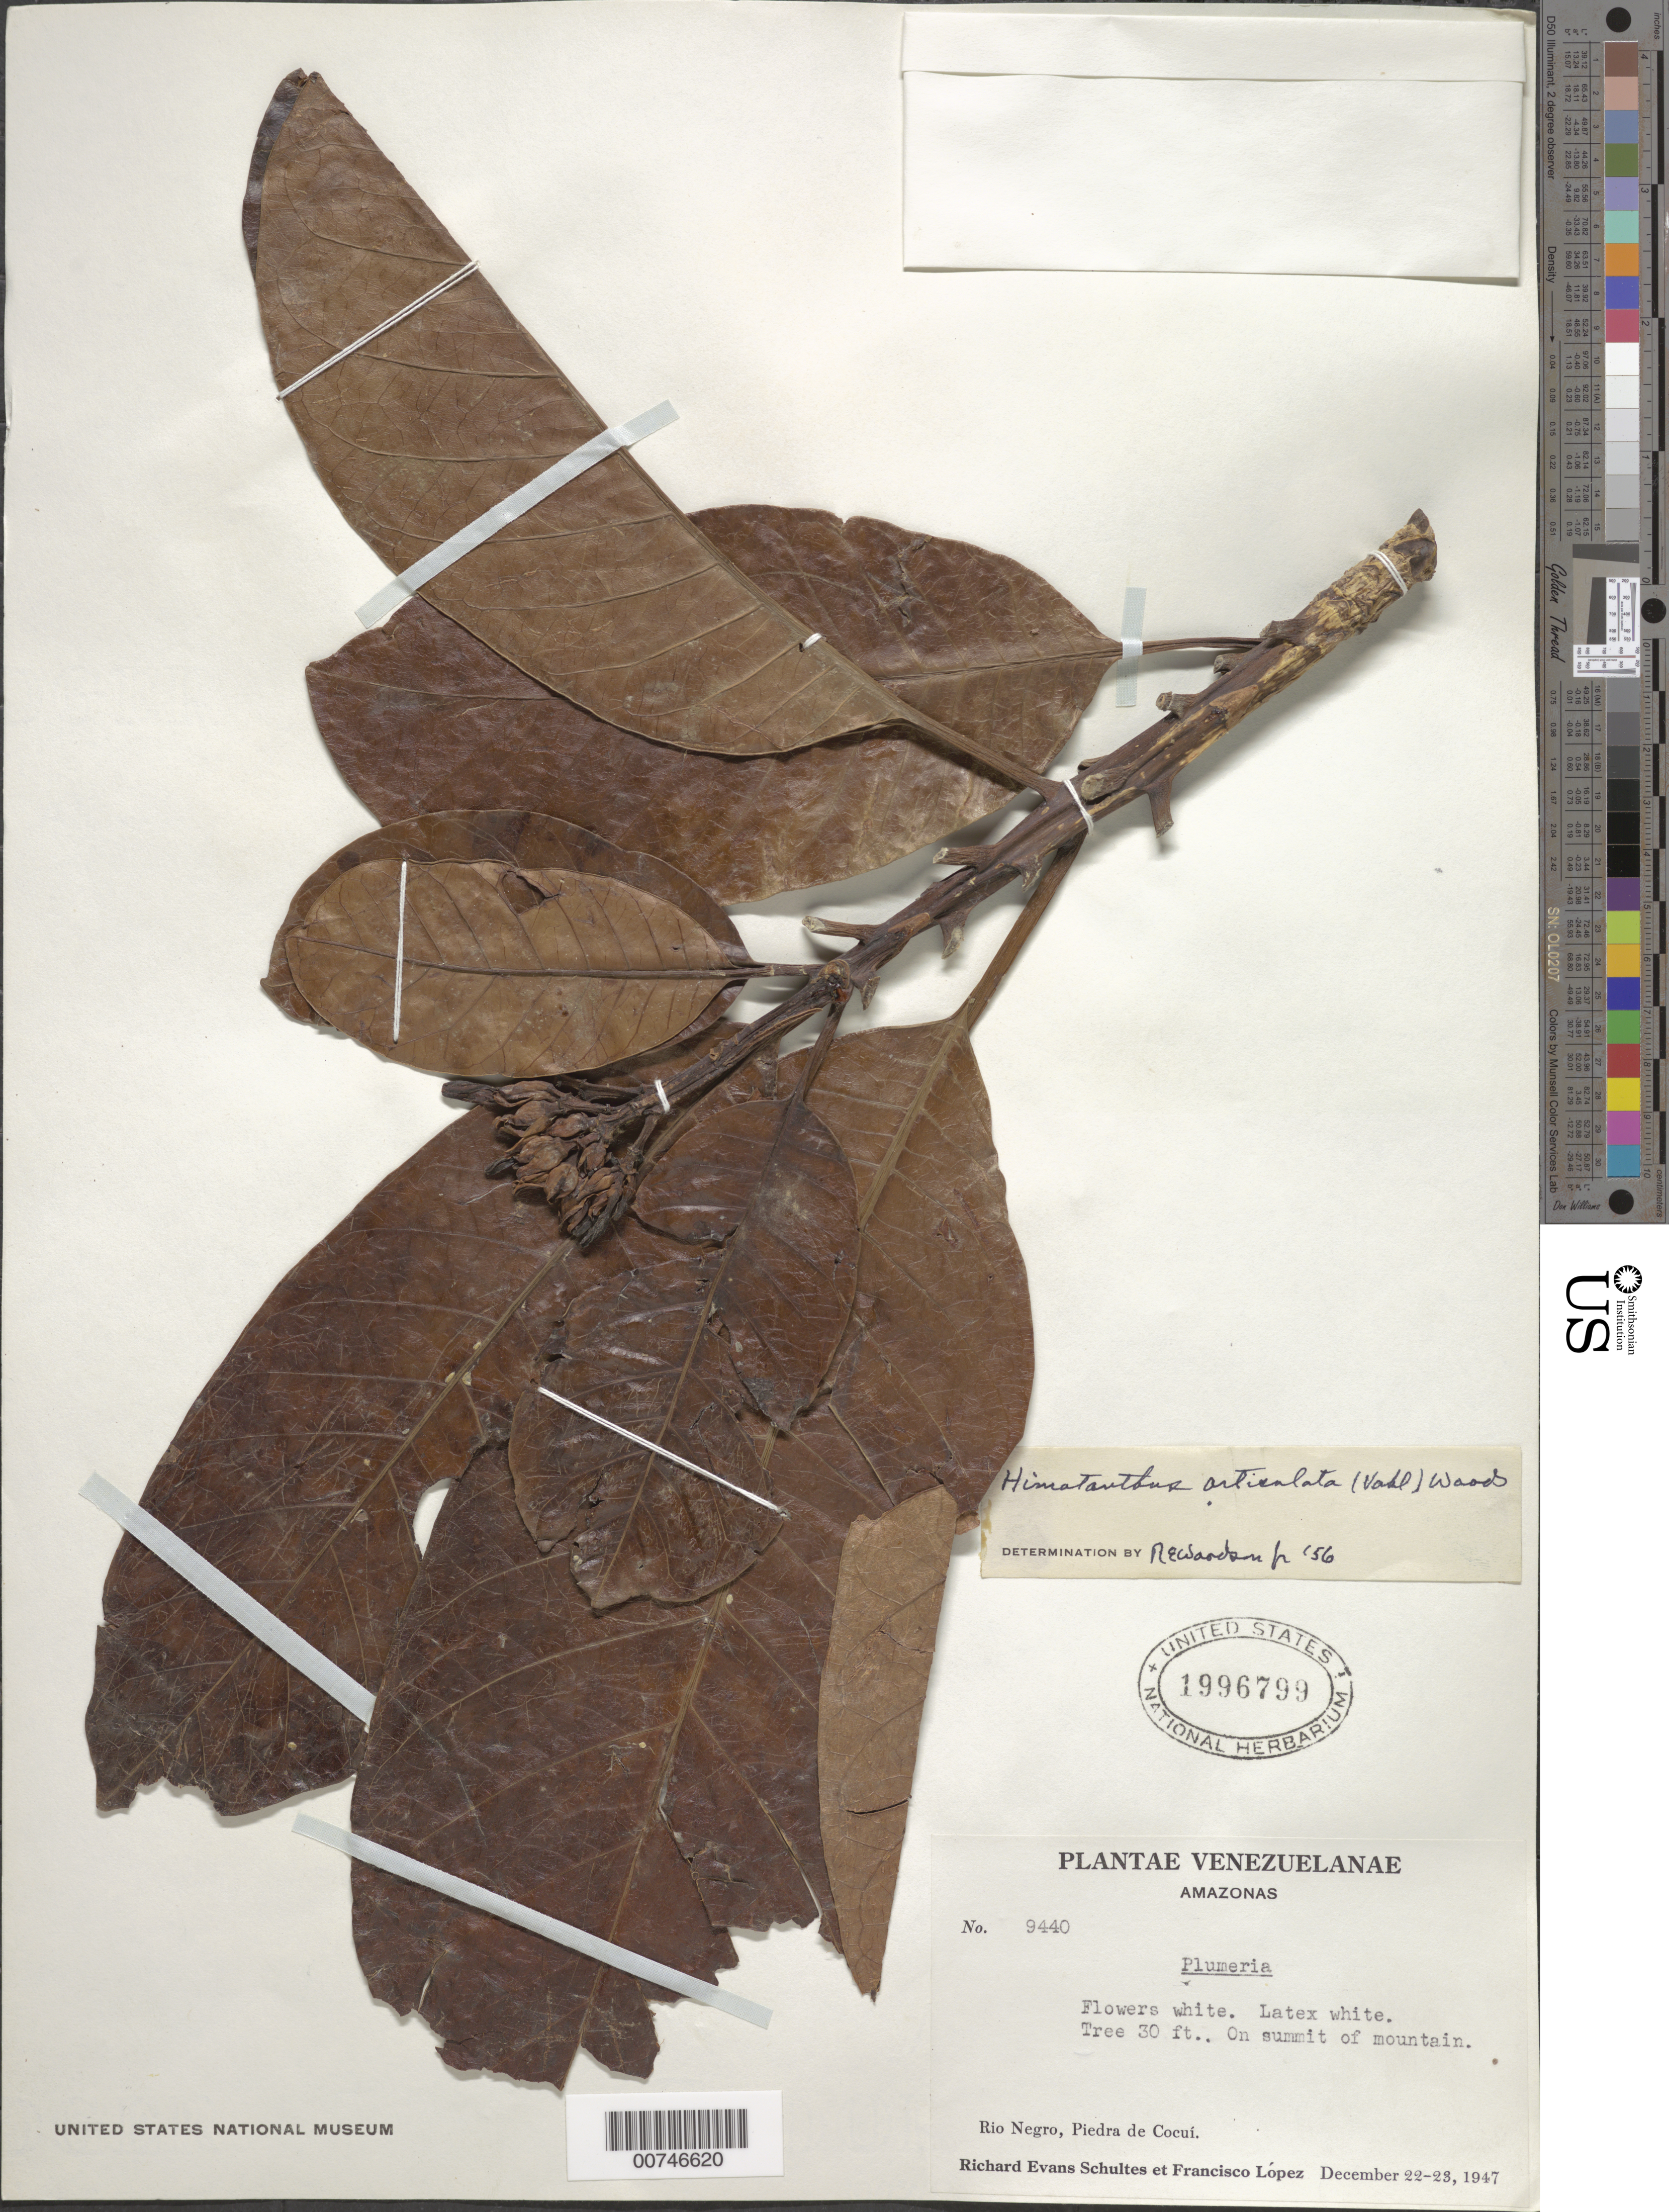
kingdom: Plantae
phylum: Tracheophyta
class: Magnoliopsida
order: Gentianales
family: Apocynaceae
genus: Himatanthus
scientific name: Himatanthus articulatus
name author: (Vahl) Woodson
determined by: Woodson, --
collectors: R. E. Schultes & F. Lopéz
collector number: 9440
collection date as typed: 22-Dec-47 to 23-Dec-47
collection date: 1947-12-22/1947-12-23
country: Venezuela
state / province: Amazonas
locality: Río Negro, Piedra de Cocuí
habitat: Summit of mountain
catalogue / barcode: US 1996799